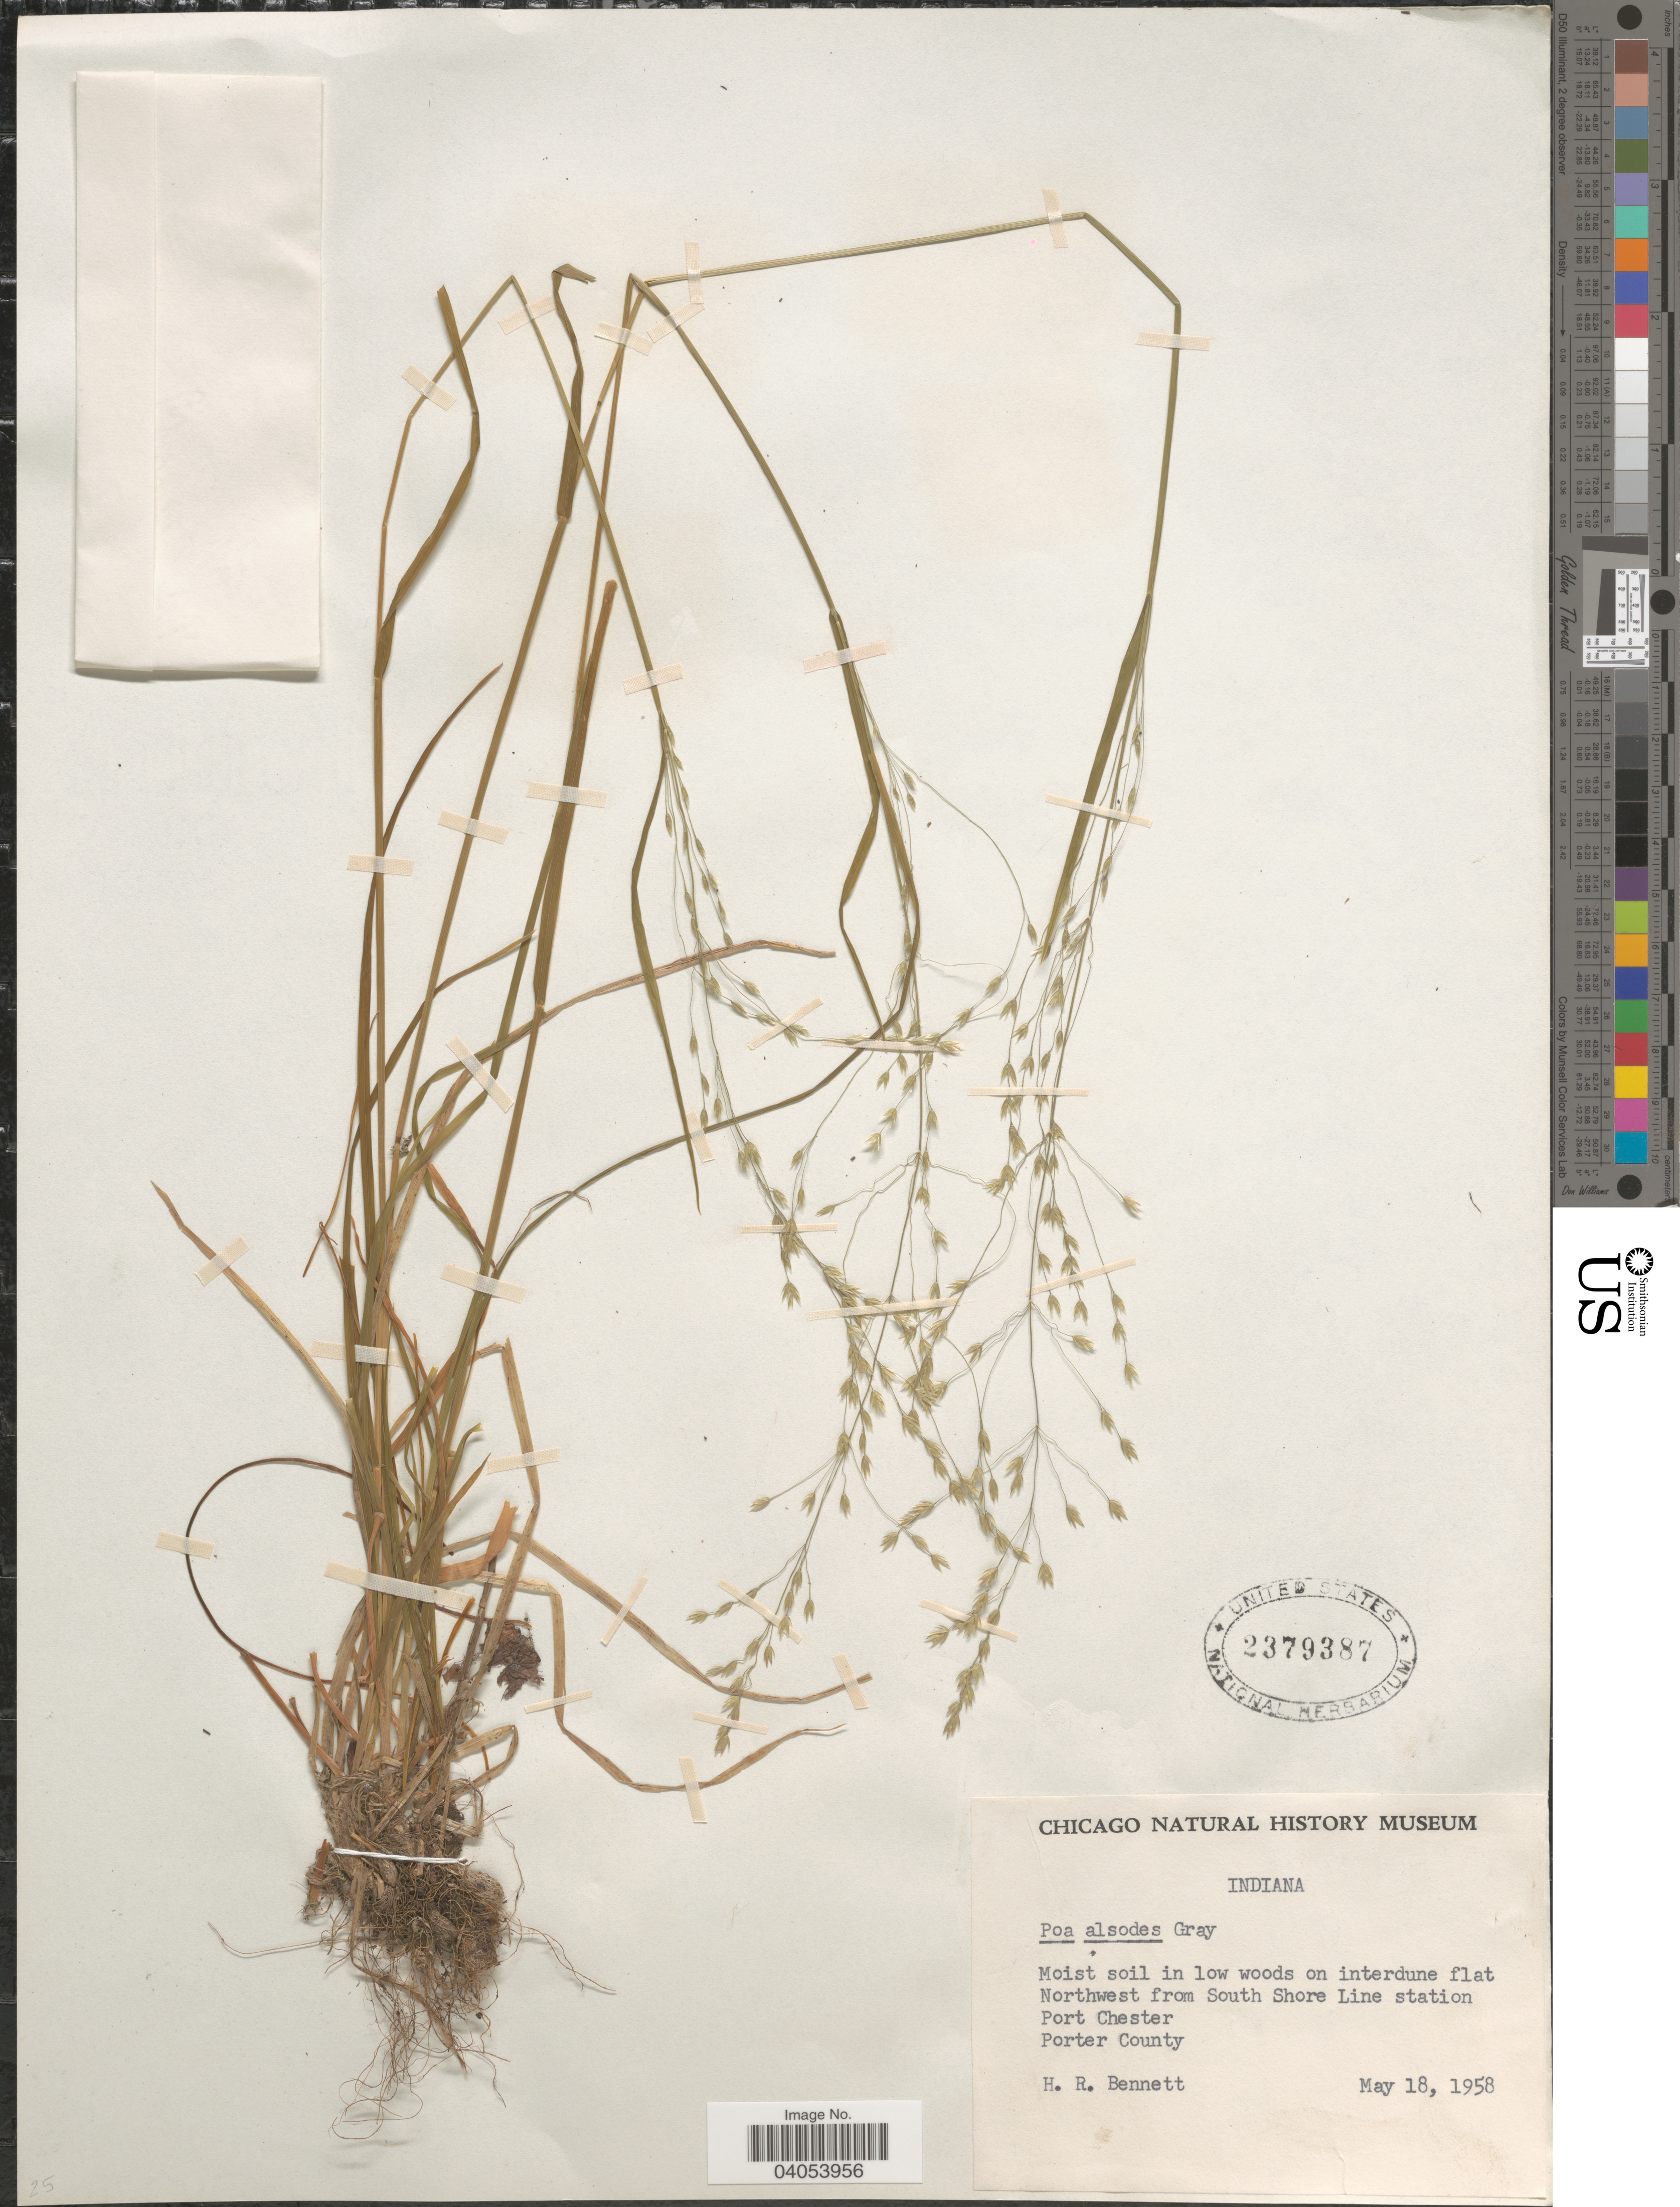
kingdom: Plantae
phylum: Tracheophyta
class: Liliopsida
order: Poales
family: Poaceae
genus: Poa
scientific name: Poa alsodes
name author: A. Gray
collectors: H. R. Bennett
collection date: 1958-05-18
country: United States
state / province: Indiana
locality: Flat Northwest from South Shore Line station Port Chester. Porter County.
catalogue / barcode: US 2379387